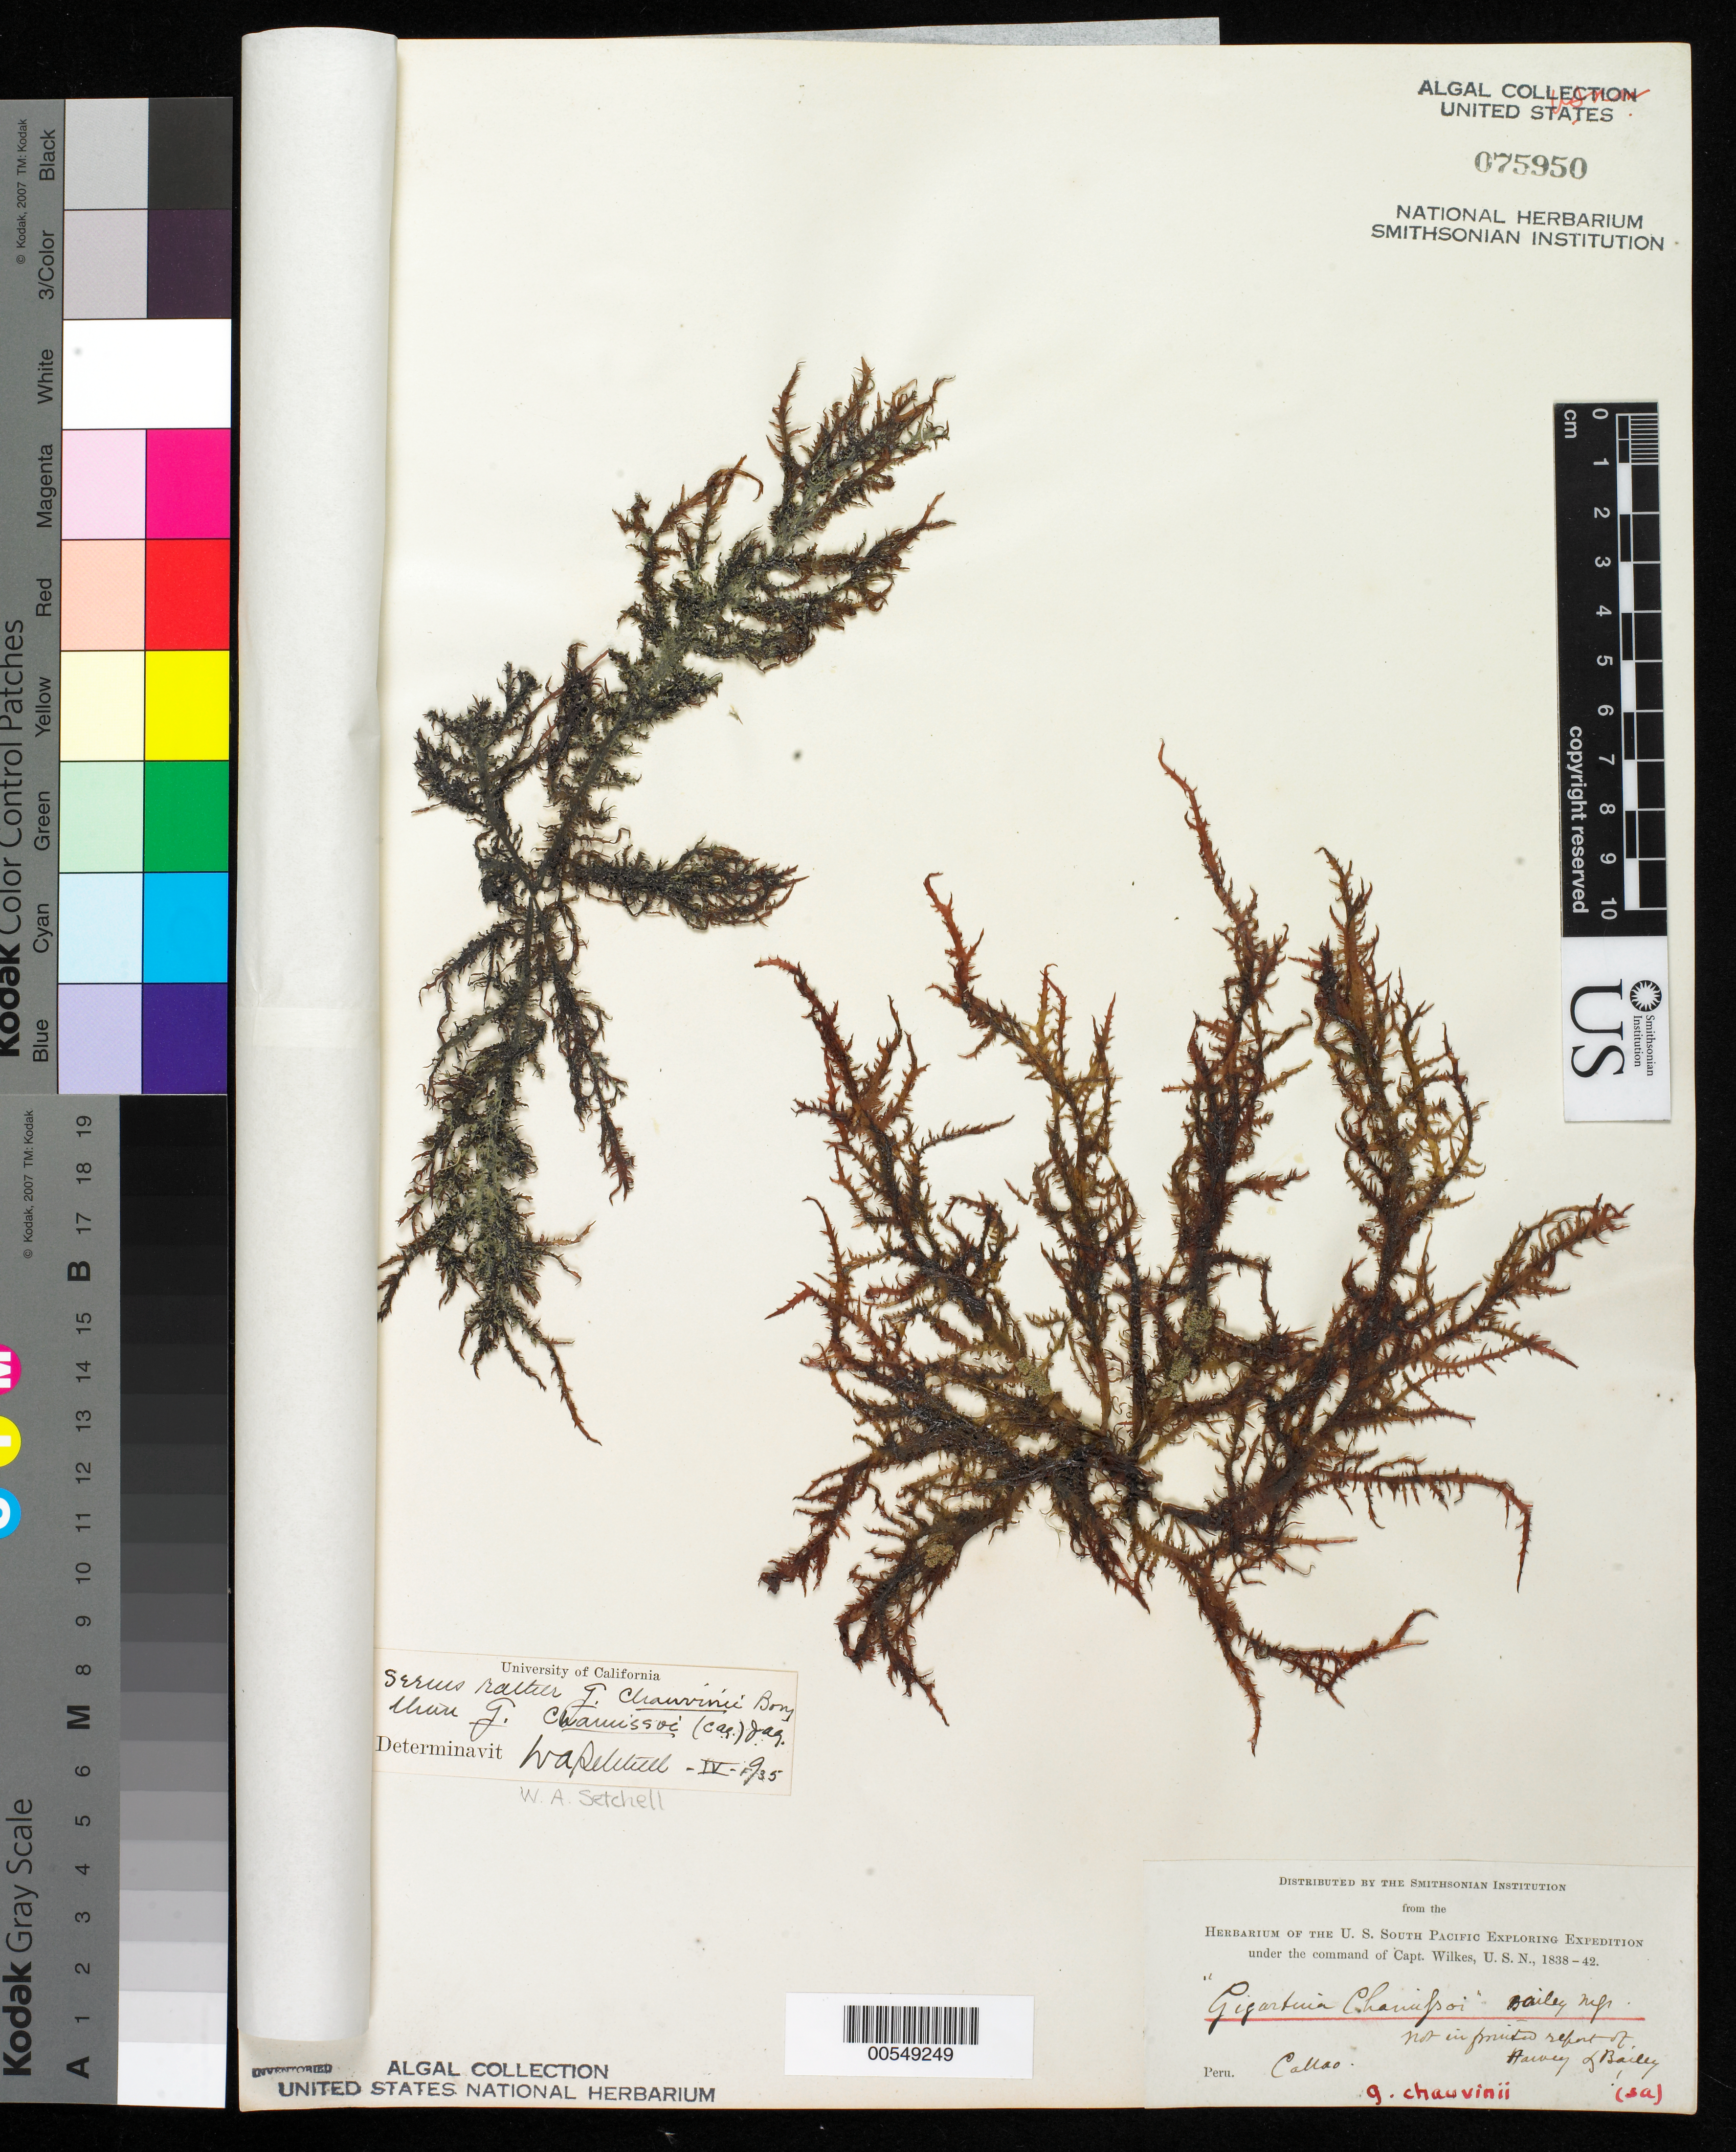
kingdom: Plantae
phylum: Rhodophyta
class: Florideophyceae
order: Gigartinales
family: Gigartinaceae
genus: Gigartina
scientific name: Gigartina chauvinii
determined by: Setchell, William A.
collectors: W. D. Brackenridge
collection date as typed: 1839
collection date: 1839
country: Peru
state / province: Callao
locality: Callao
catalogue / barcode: US 75950